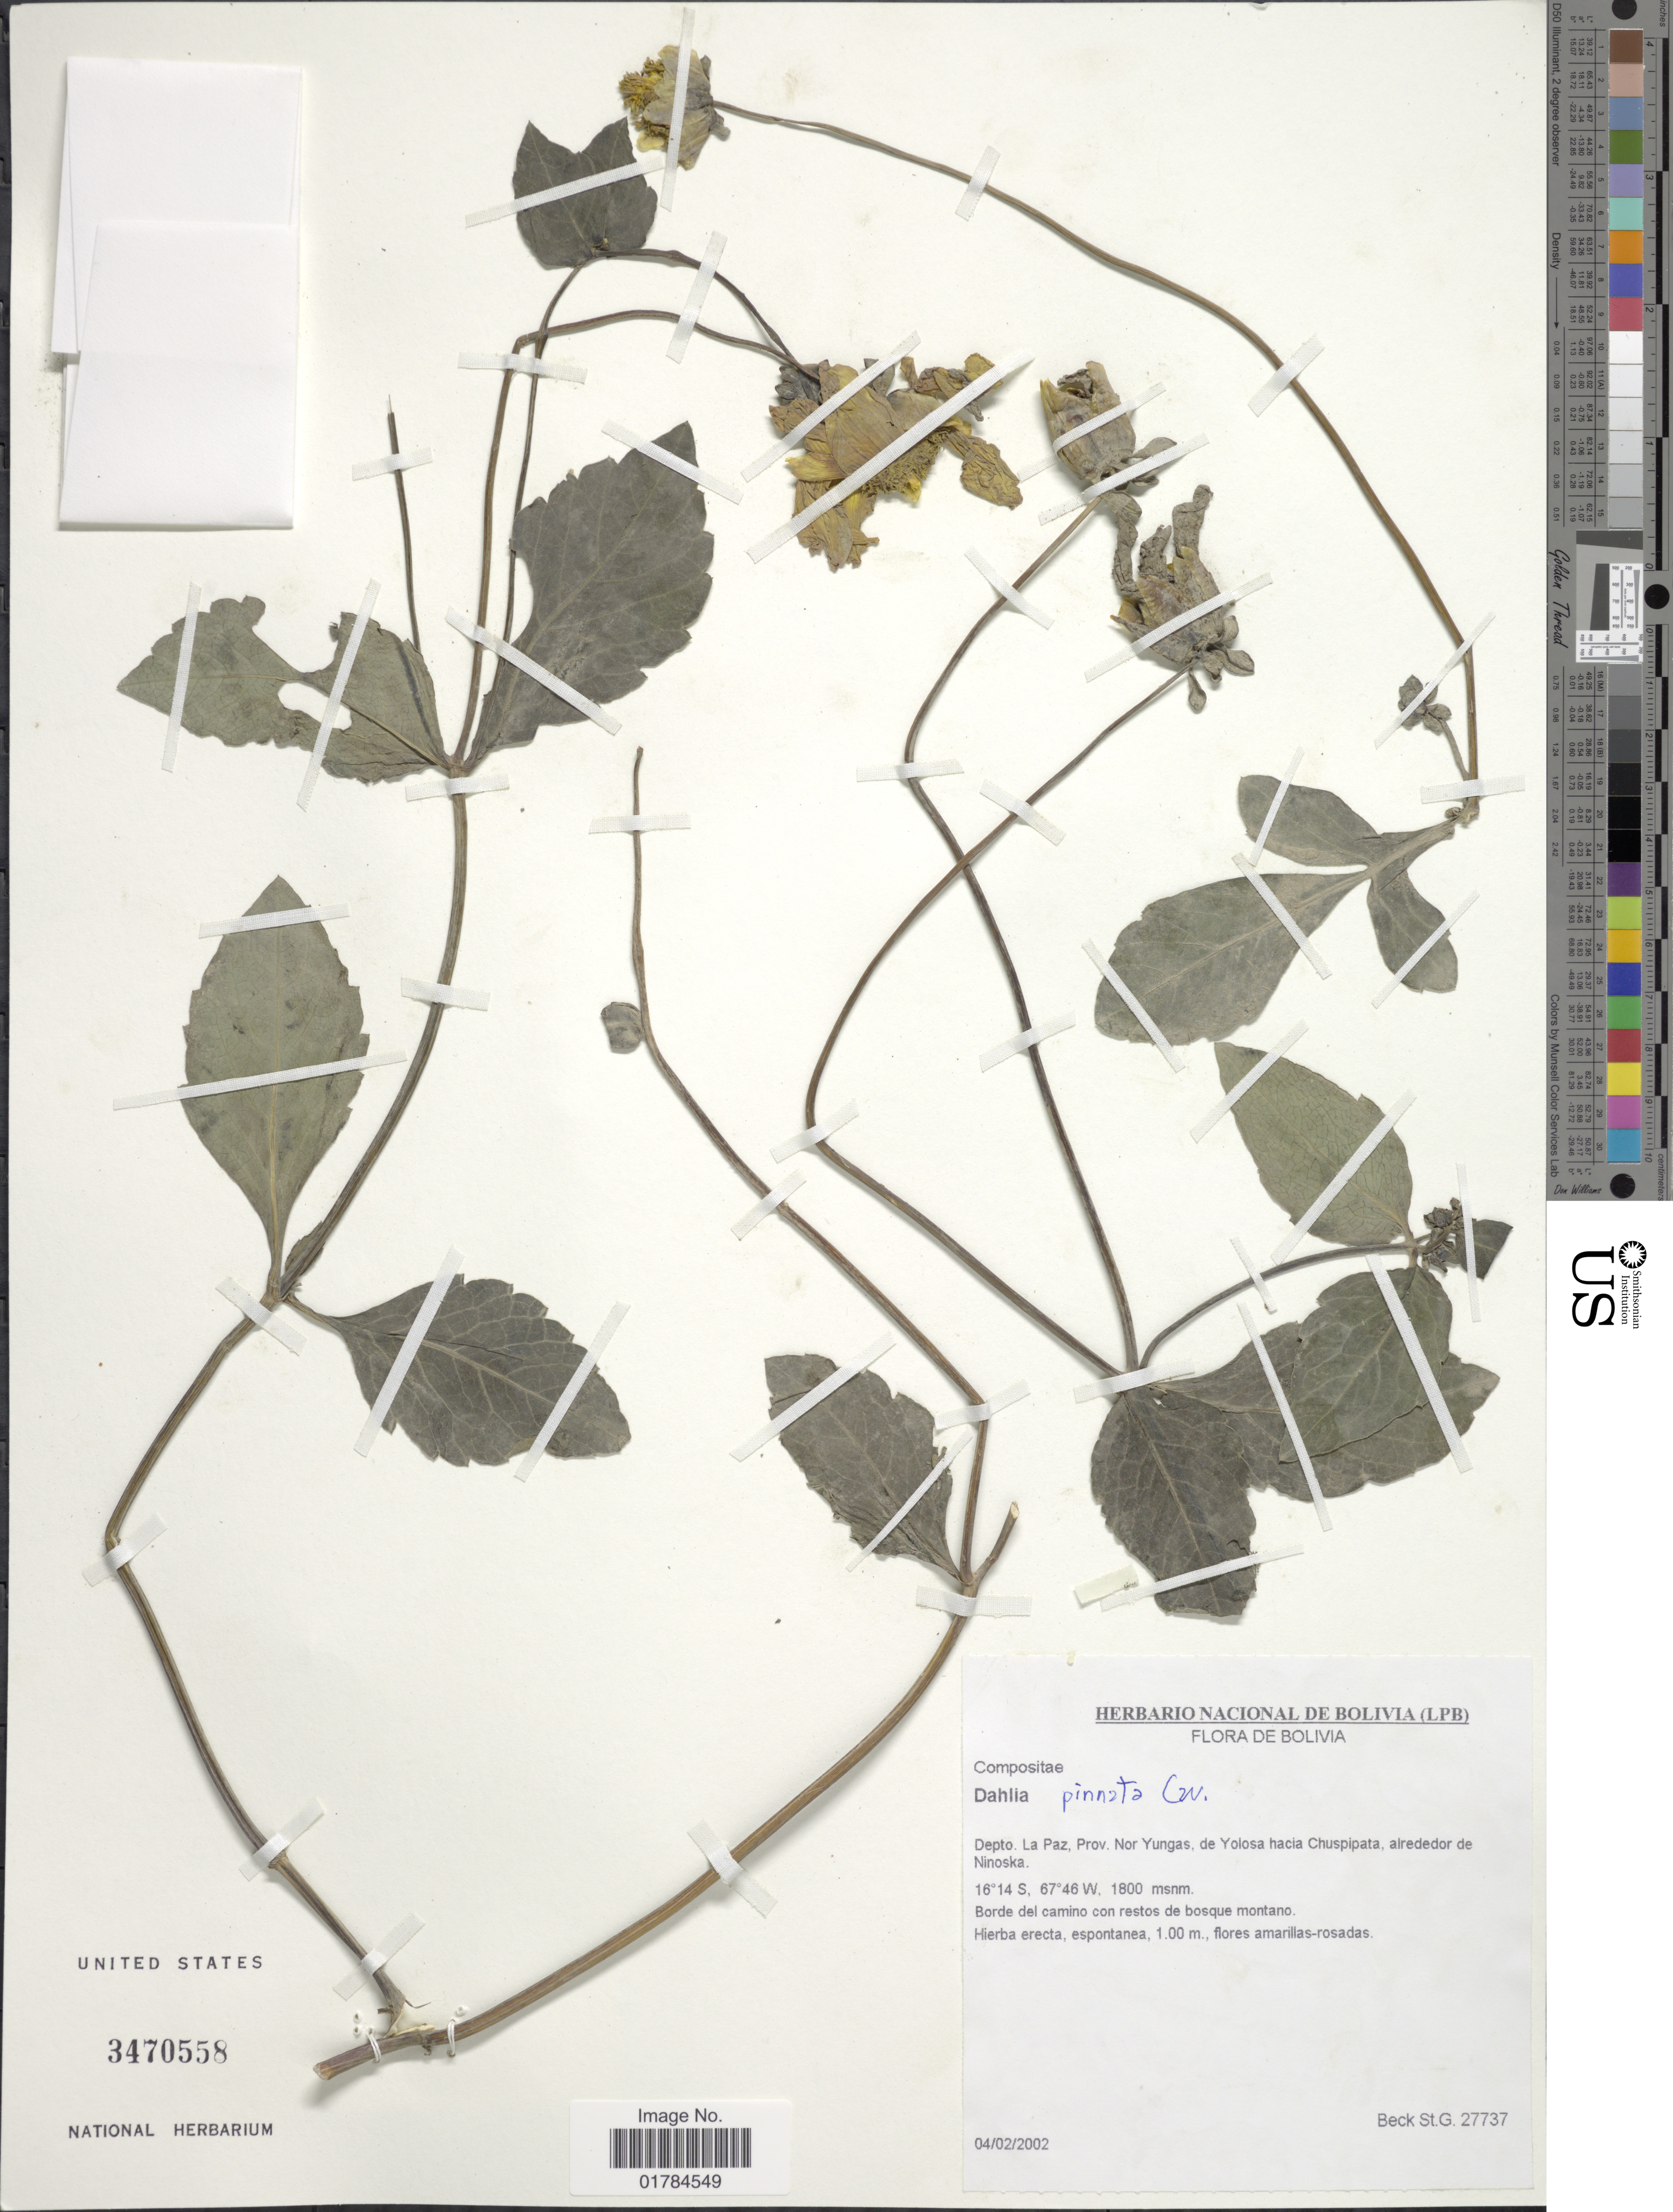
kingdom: Plantae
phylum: Tracheophyta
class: Magnoliopsida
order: Asterales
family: Asteraceae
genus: Dahlia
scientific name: Dahlia imperialis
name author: Roezl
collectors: S. G. Beck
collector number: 27737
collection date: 2002-02-04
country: Bolivia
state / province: La Paz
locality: Prov. Nor Yungas, de Yolosa hacia Chuspipata, alrededor de Ninoska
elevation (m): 1800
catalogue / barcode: US 3470558